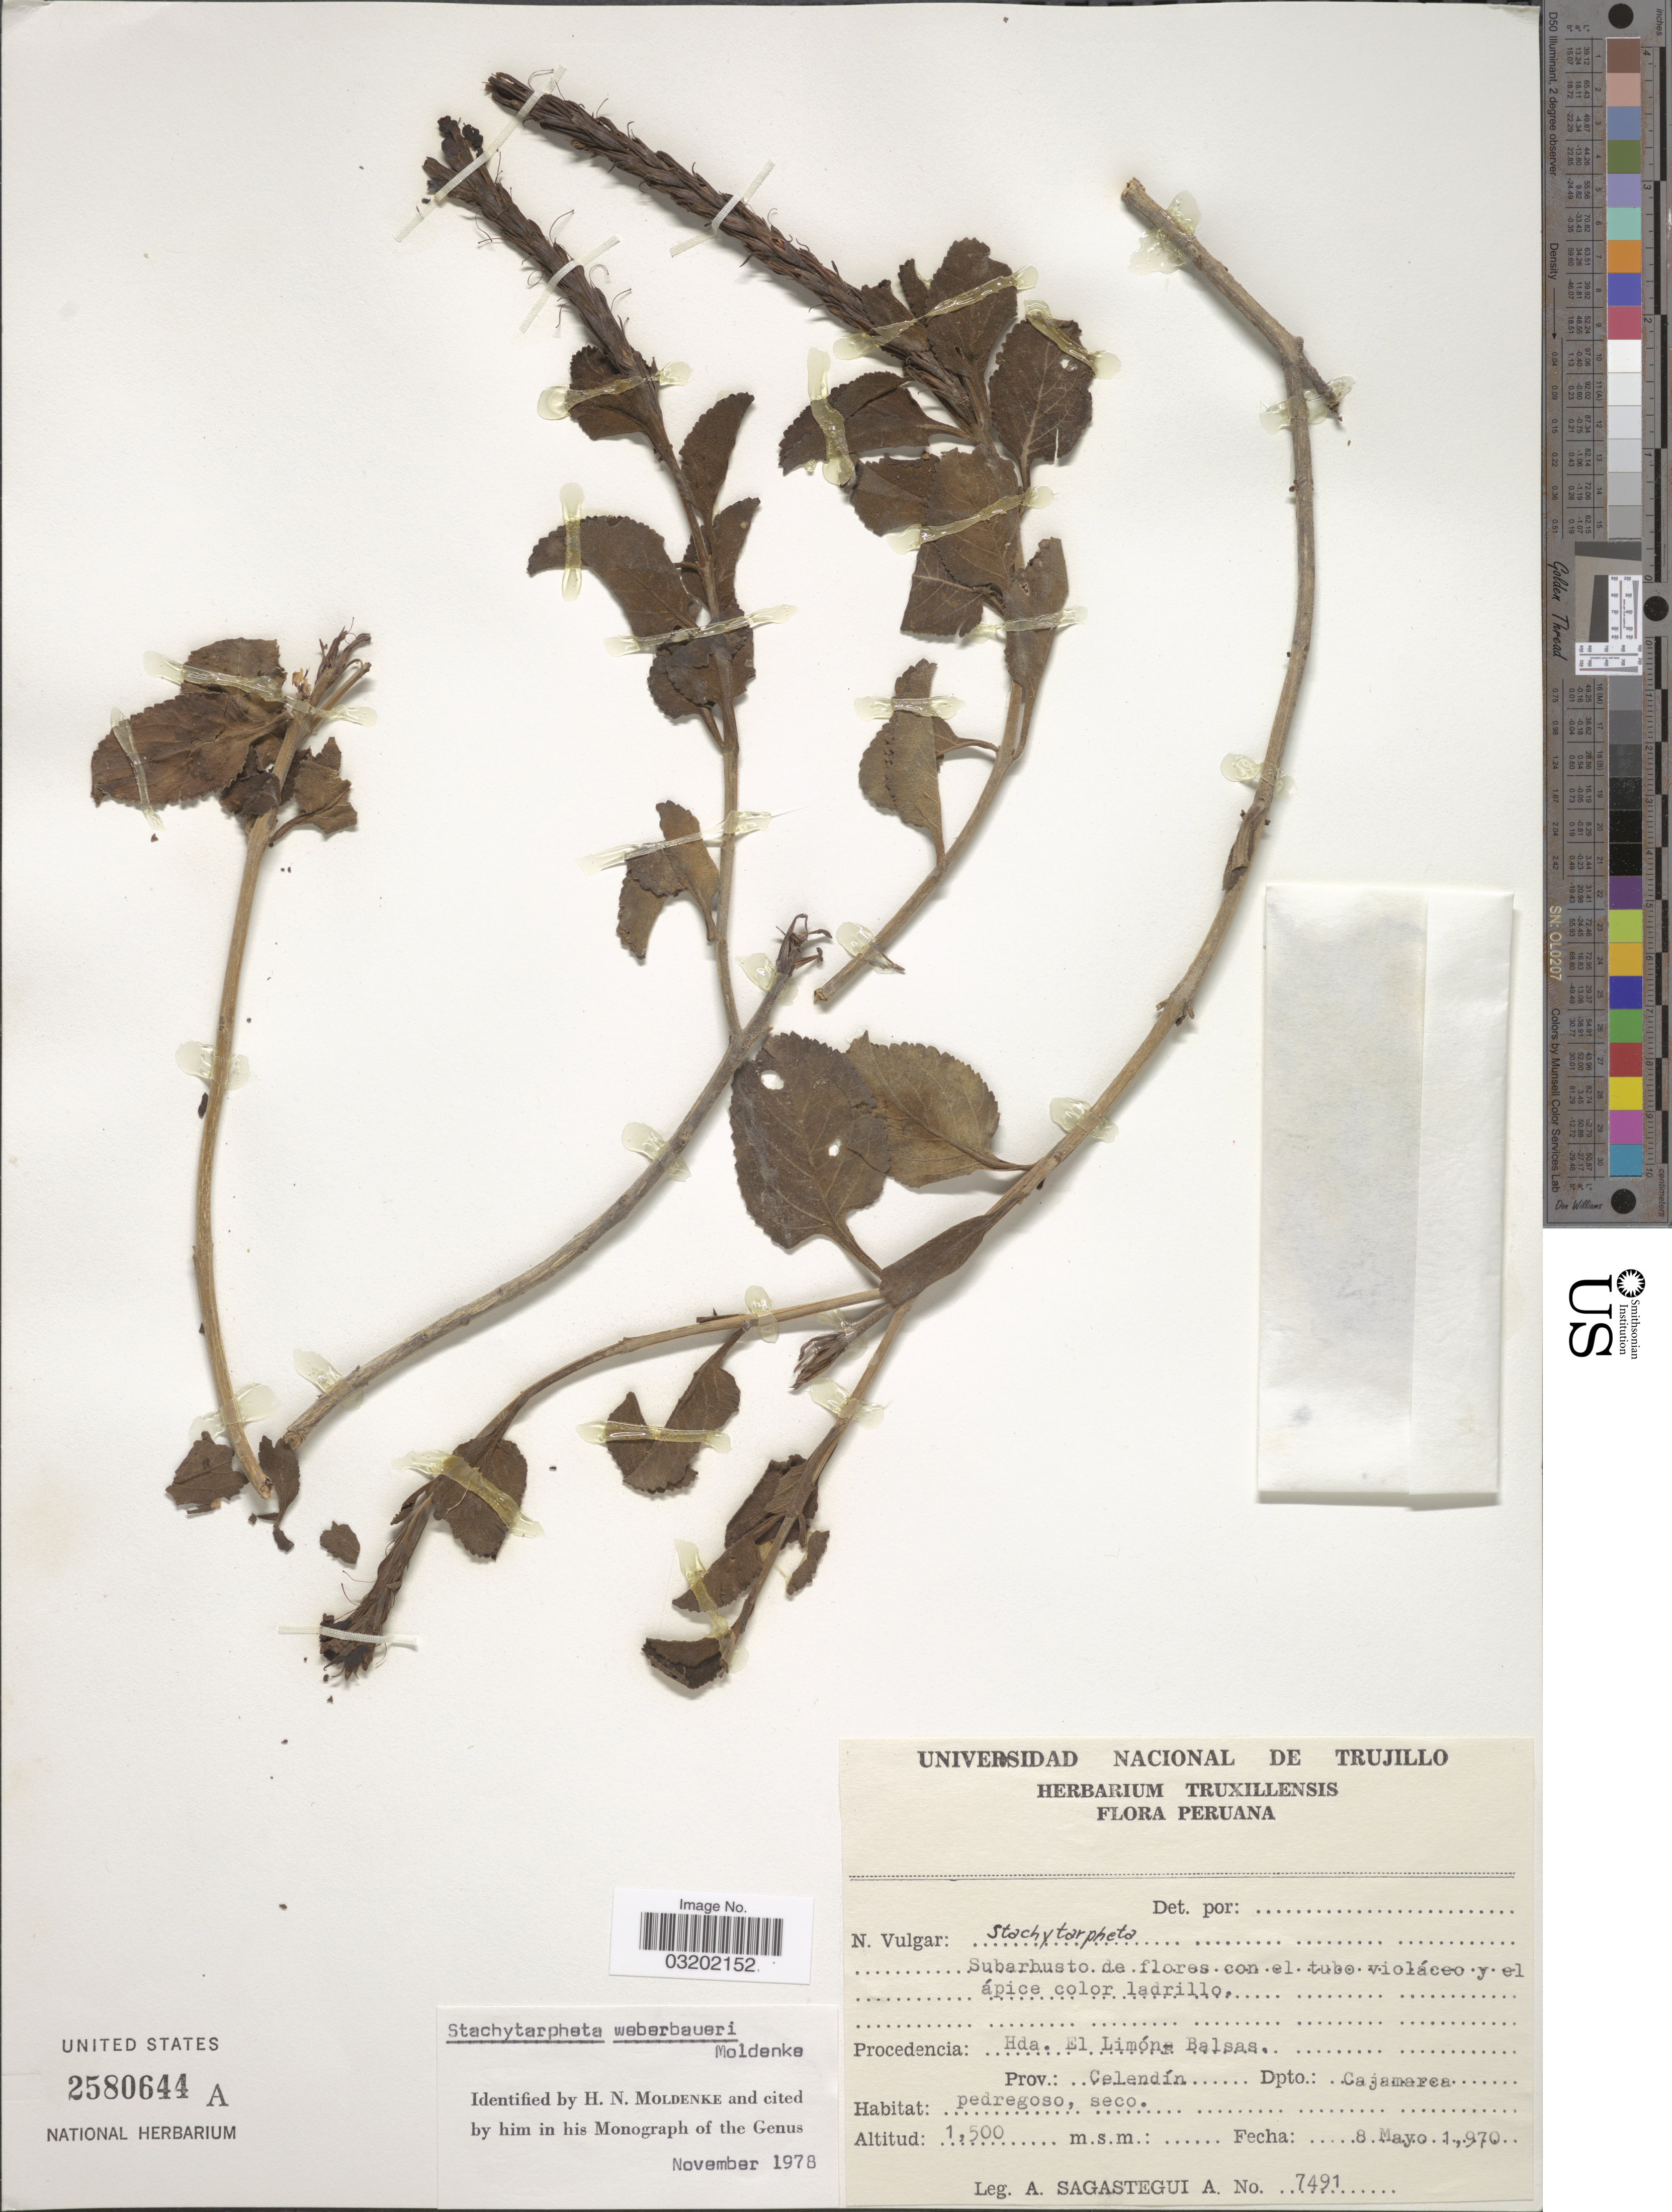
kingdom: Plantae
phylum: Tracheophyta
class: Magnoliopsida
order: Lamiales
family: Verbenaceae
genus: Stachytarpheta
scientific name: Stachytarpheta weberbaueri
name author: Moldenke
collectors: A. Sagástegui A.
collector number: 7491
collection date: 1970-05-08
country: Peru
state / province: Cajamarca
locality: Procedencia: Hda. El Limón-Balsas. Prov.: Celendín. Dpto.: Cajamarca.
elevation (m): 1500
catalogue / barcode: US 2580644A